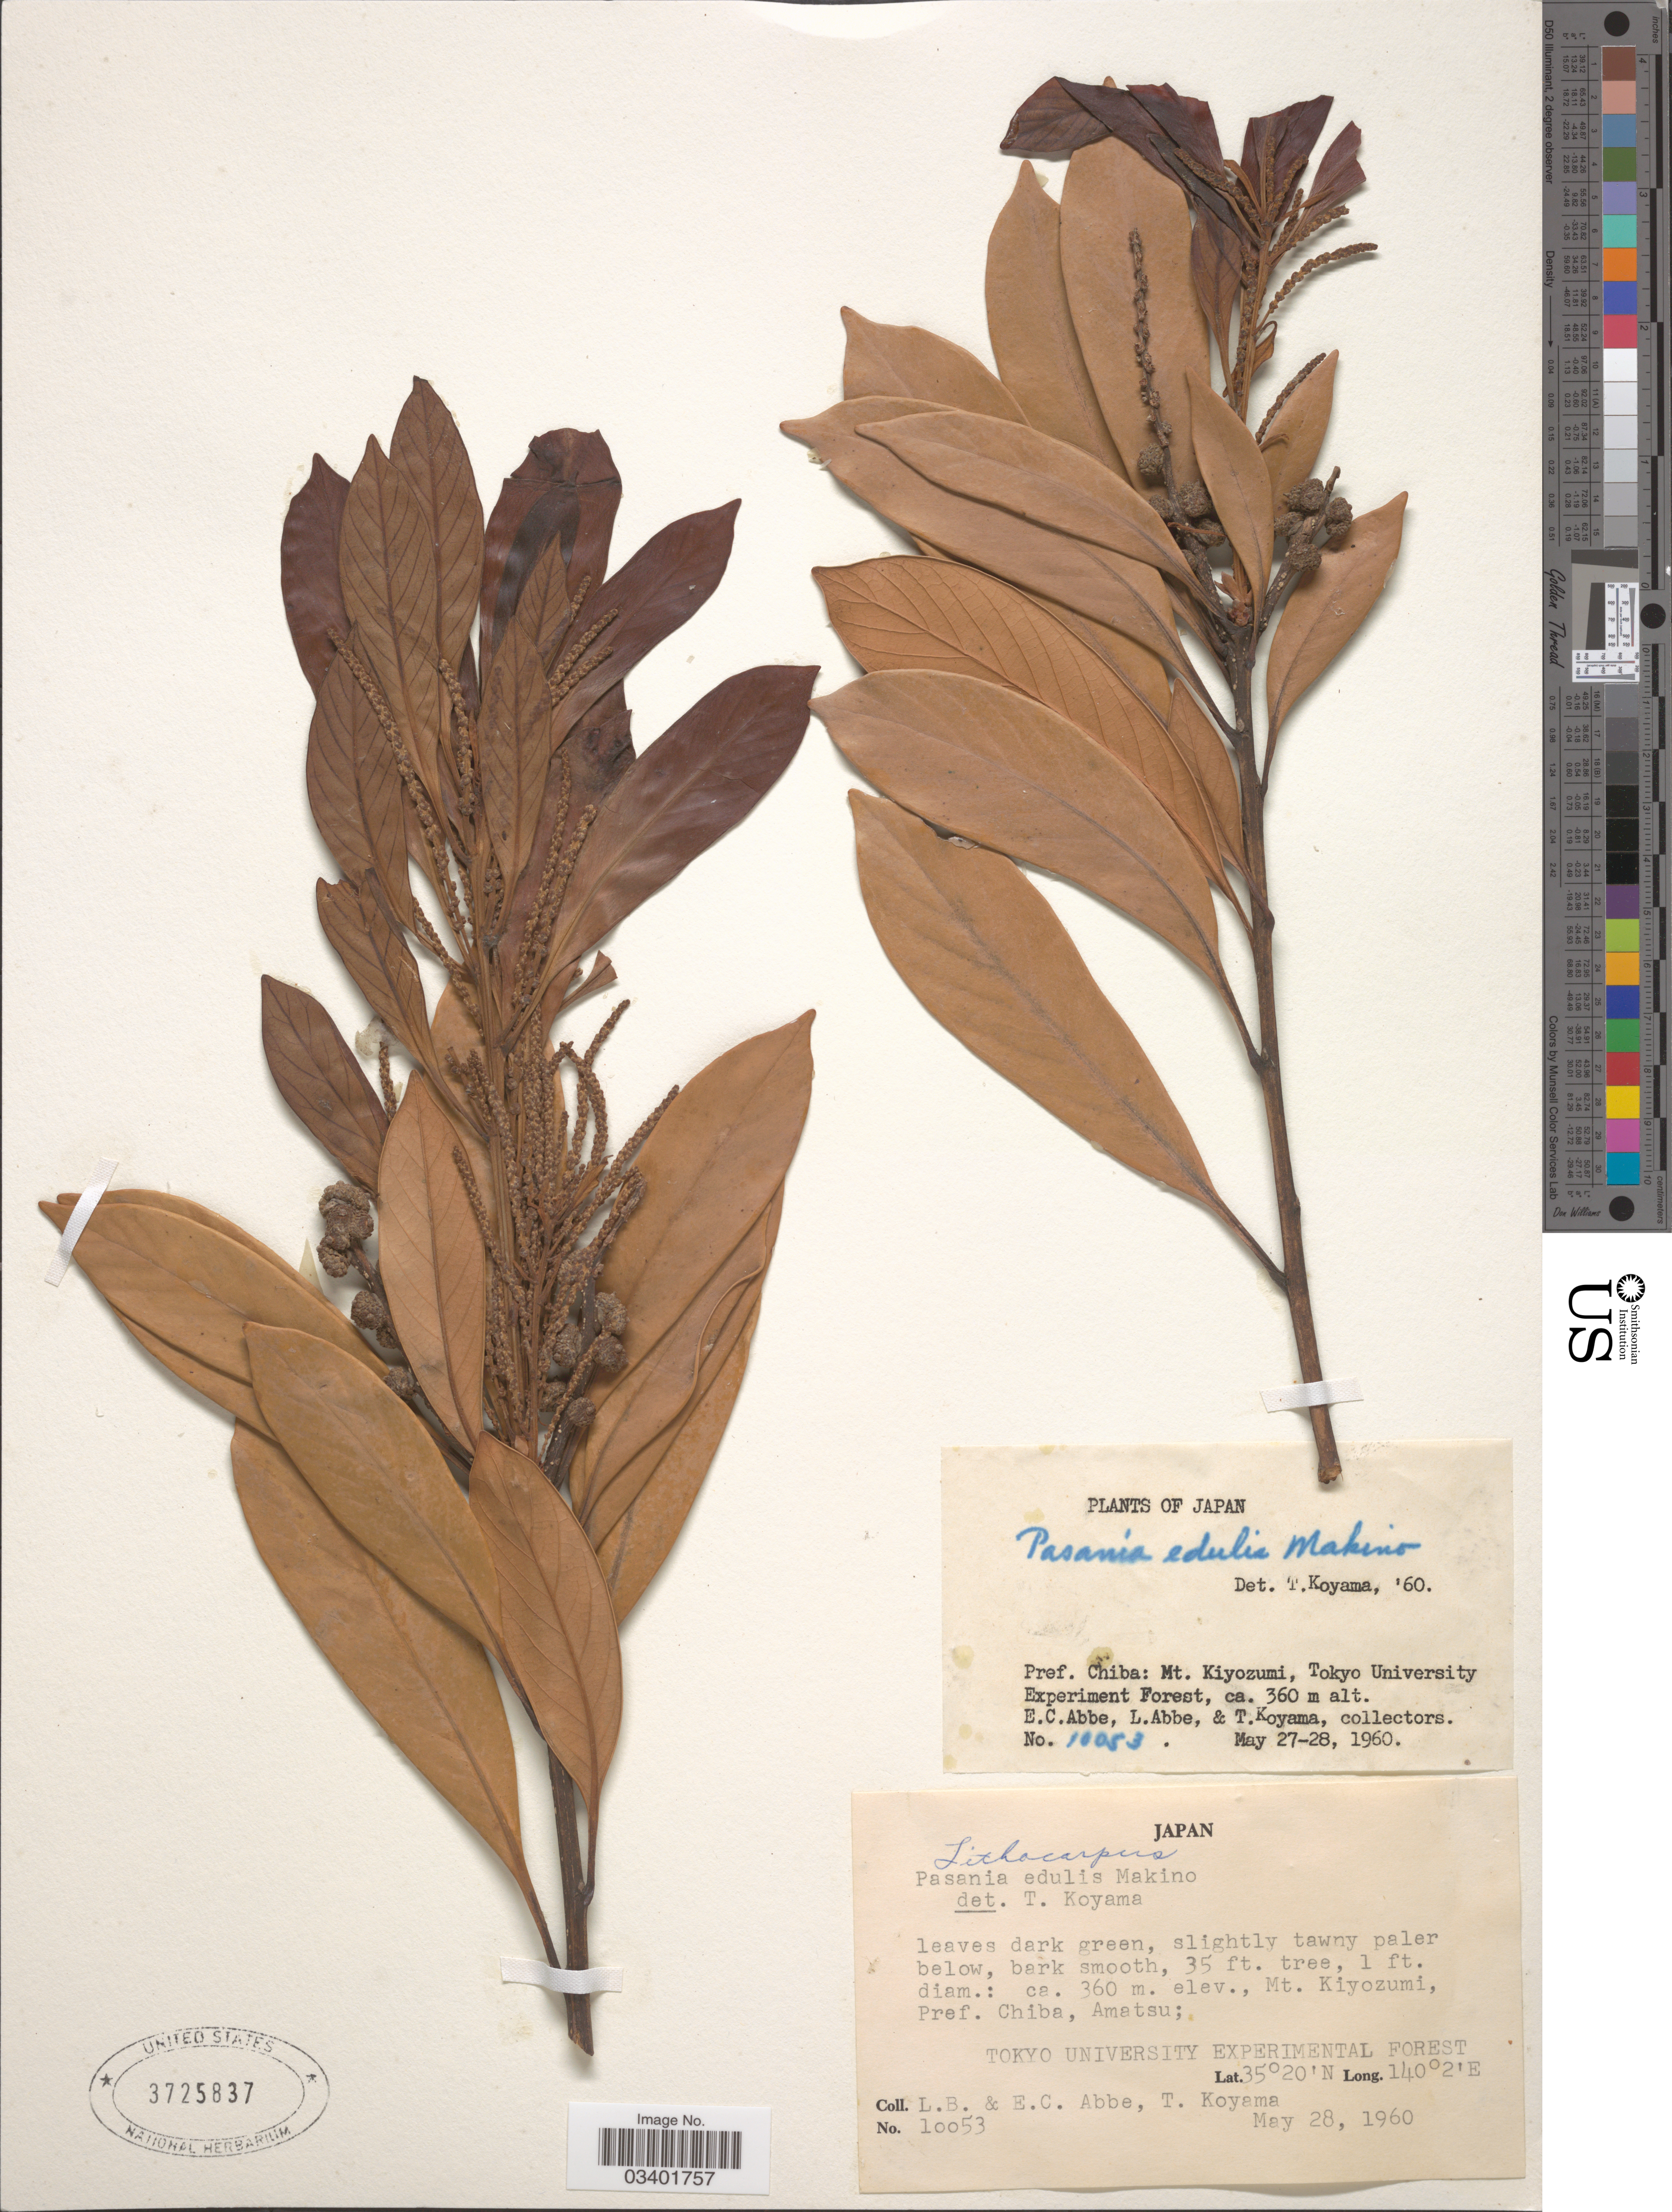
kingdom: Plantae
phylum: Tracheophyta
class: Magnoliopsida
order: Fagales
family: Fagaceae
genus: Lithocarpus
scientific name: Lithocarpus edulis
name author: (Makino) Nakai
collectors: L. B. Abbe, E. C. Abbe & T. Koyama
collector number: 10053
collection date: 1960-05-28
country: Japan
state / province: Tiba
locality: Mt. Kiyozumi, Pref. Chiba, Amatsu; Tokyo University Experimental Forest.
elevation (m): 360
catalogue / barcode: US 3725837